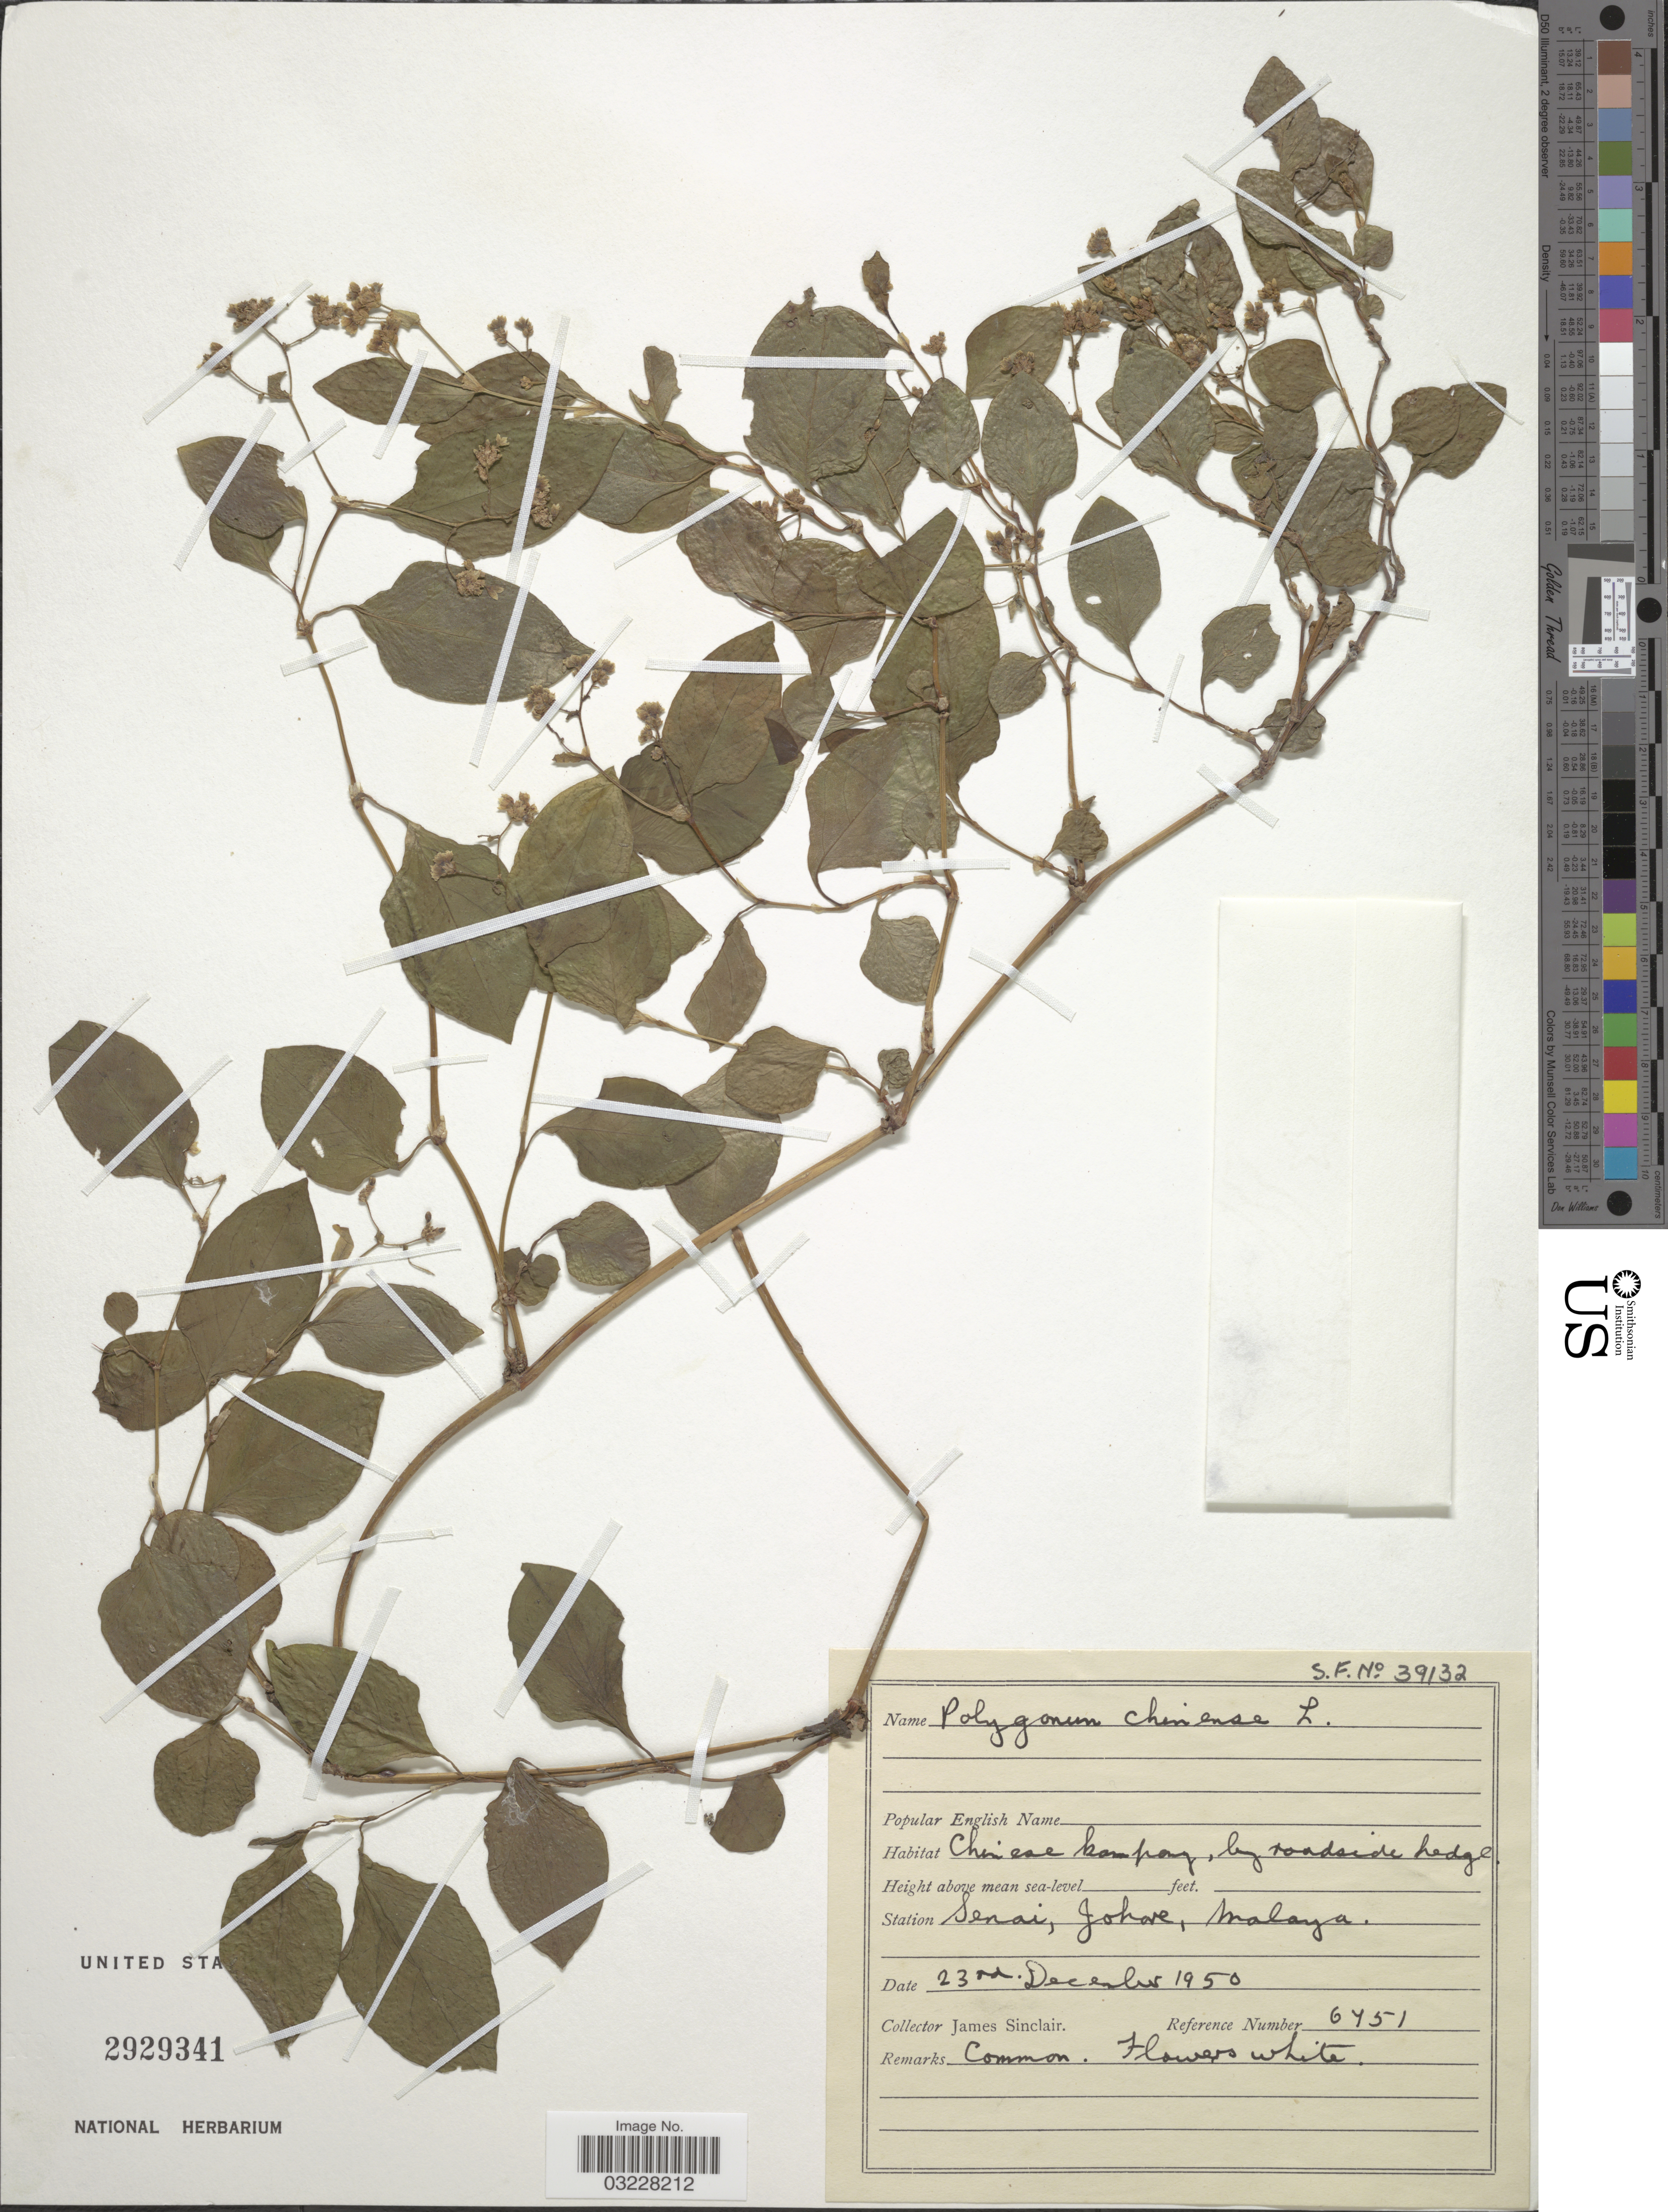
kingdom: Plantae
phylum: Tracheophyta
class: Magnoliopsida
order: Caryophyllales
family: Polygonaceae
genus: Polygonum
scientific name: Polygonum chinense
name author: L.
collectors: J. Sinclair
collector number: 6751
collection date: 1950-12-23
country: Malaysia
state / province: Johor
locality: Chinese kampong, by roadside hedge. Station Senai, Johore, Malaya.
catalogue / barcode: US 2929341